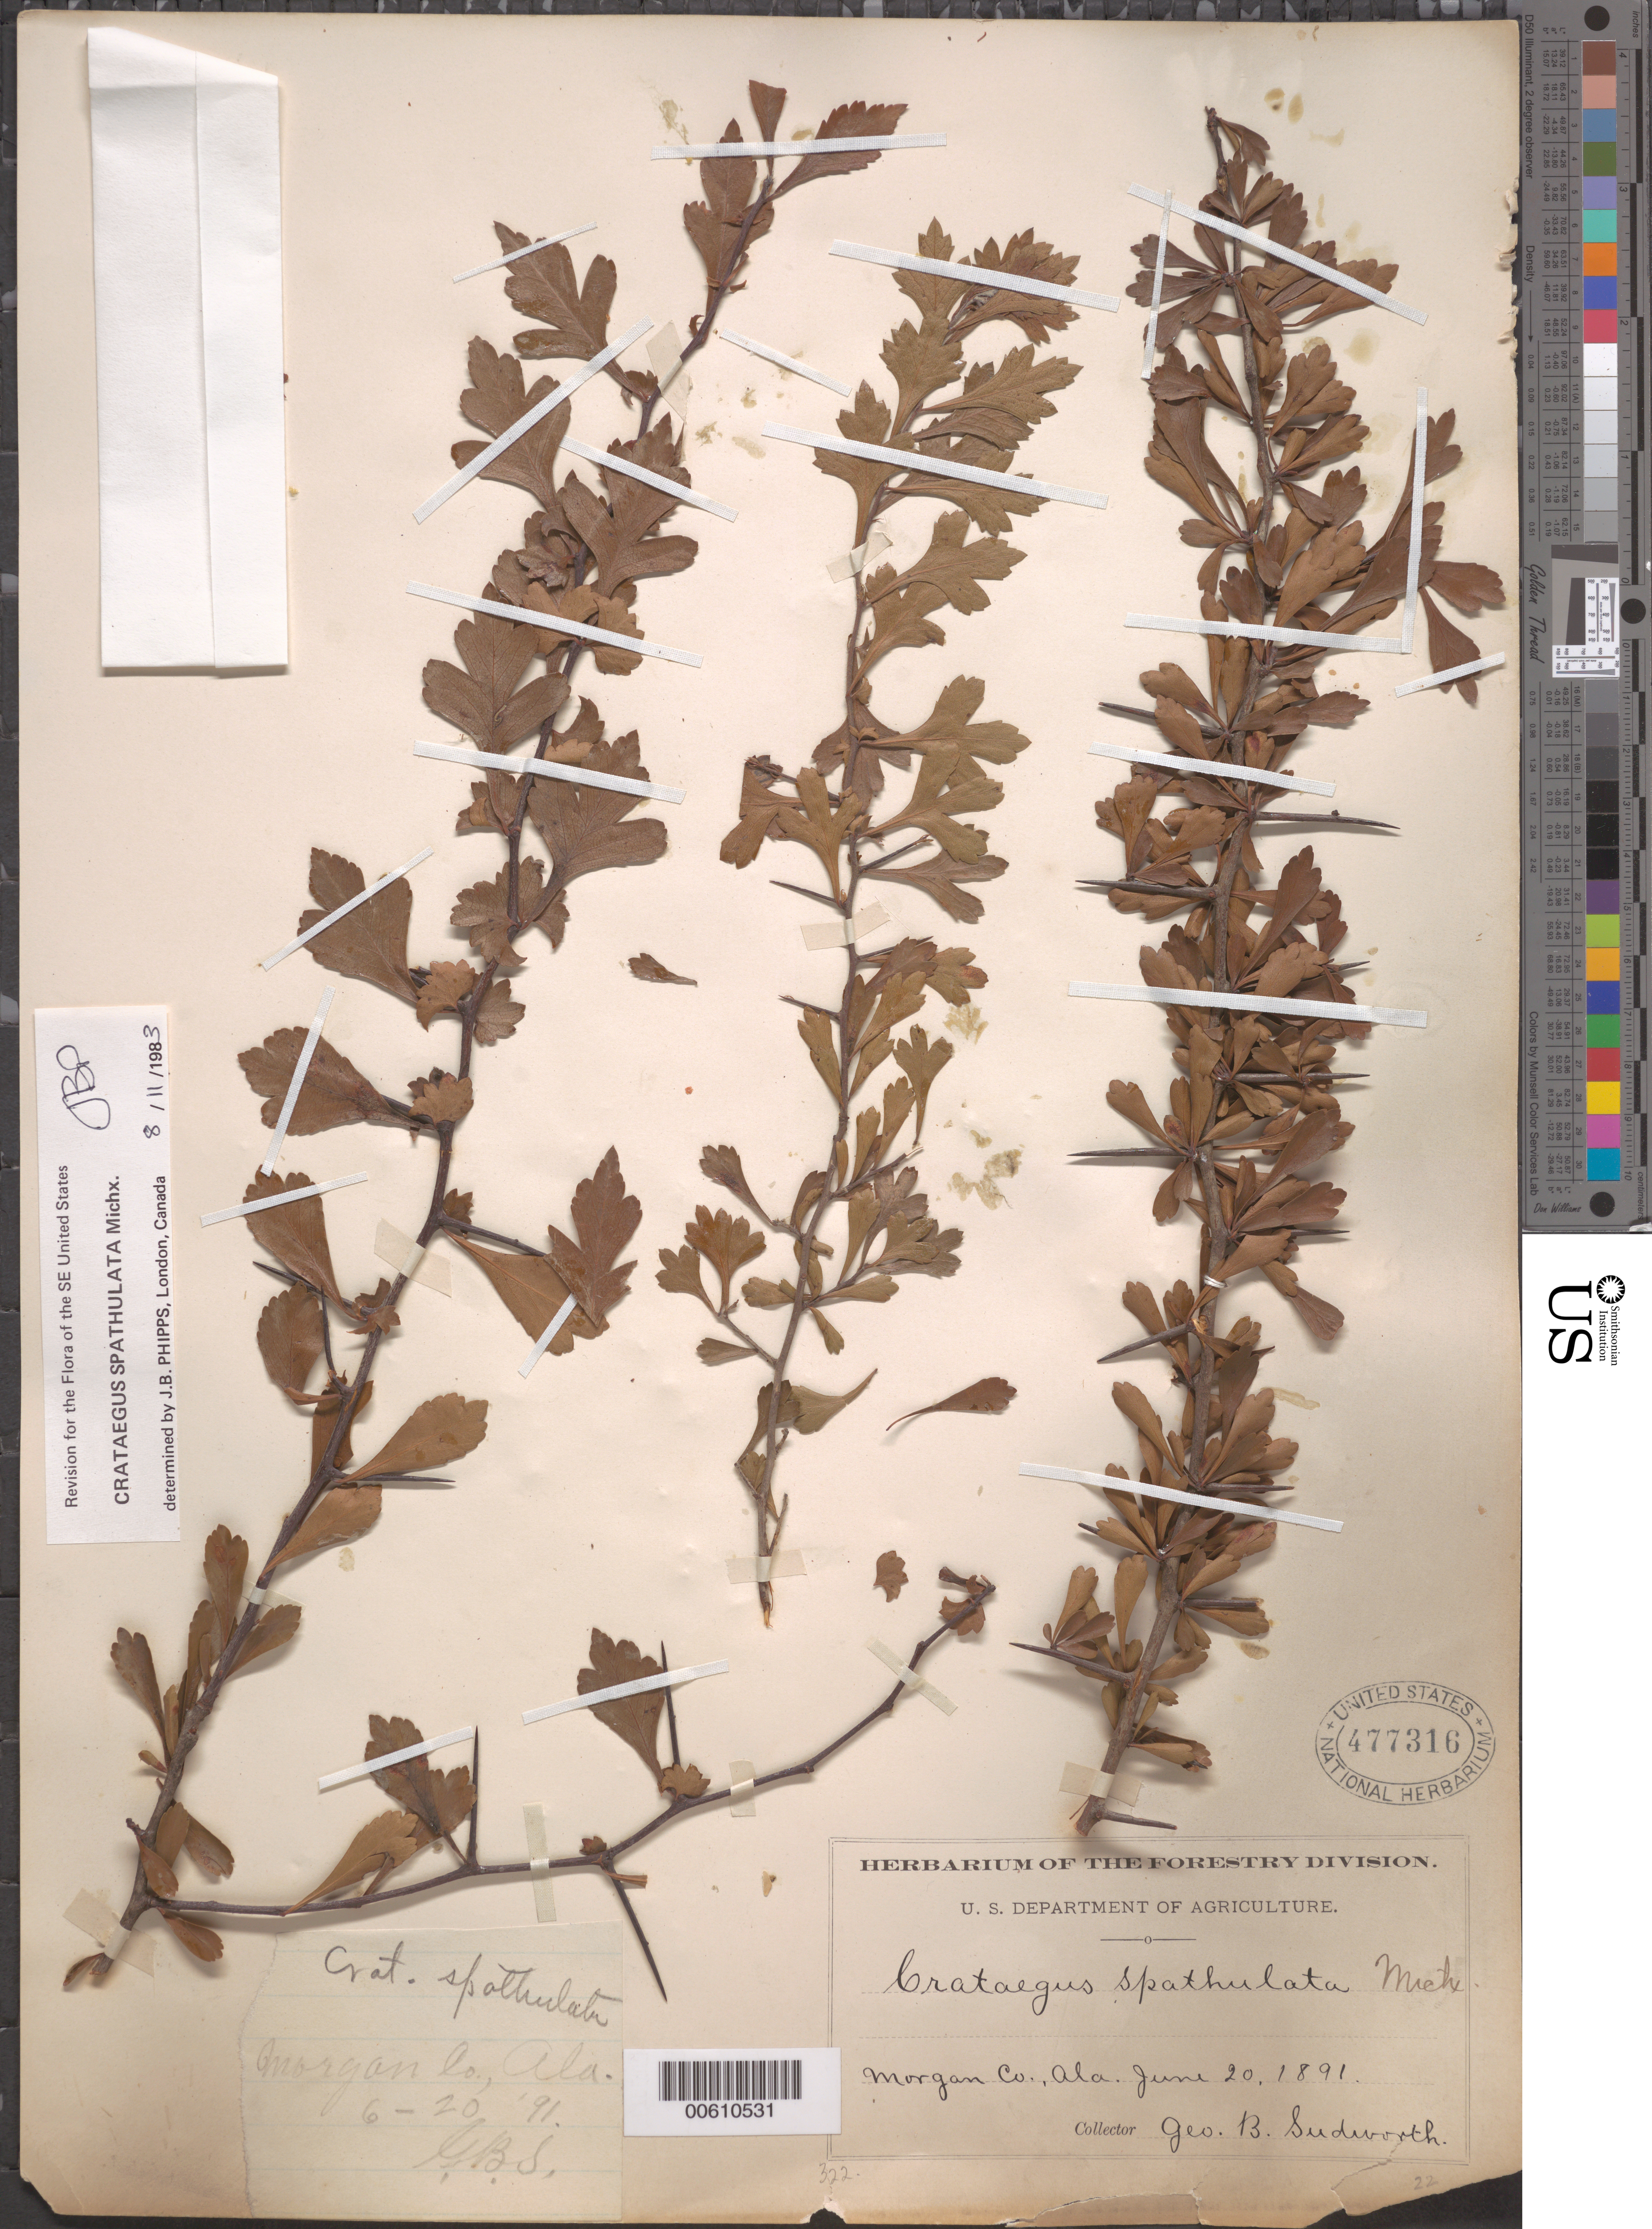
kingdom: Plantae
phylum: Tracheophyta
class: Magnoliopsida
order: Rosales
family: Rosaceae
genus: Crataegus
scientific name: Crataegus spathulata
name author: Michx.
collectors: G. B. Sudworth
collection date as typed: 20 Jun 1891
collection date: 1891-06-20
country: United States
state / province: Alabama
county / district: Morgan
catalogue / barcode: US 477316